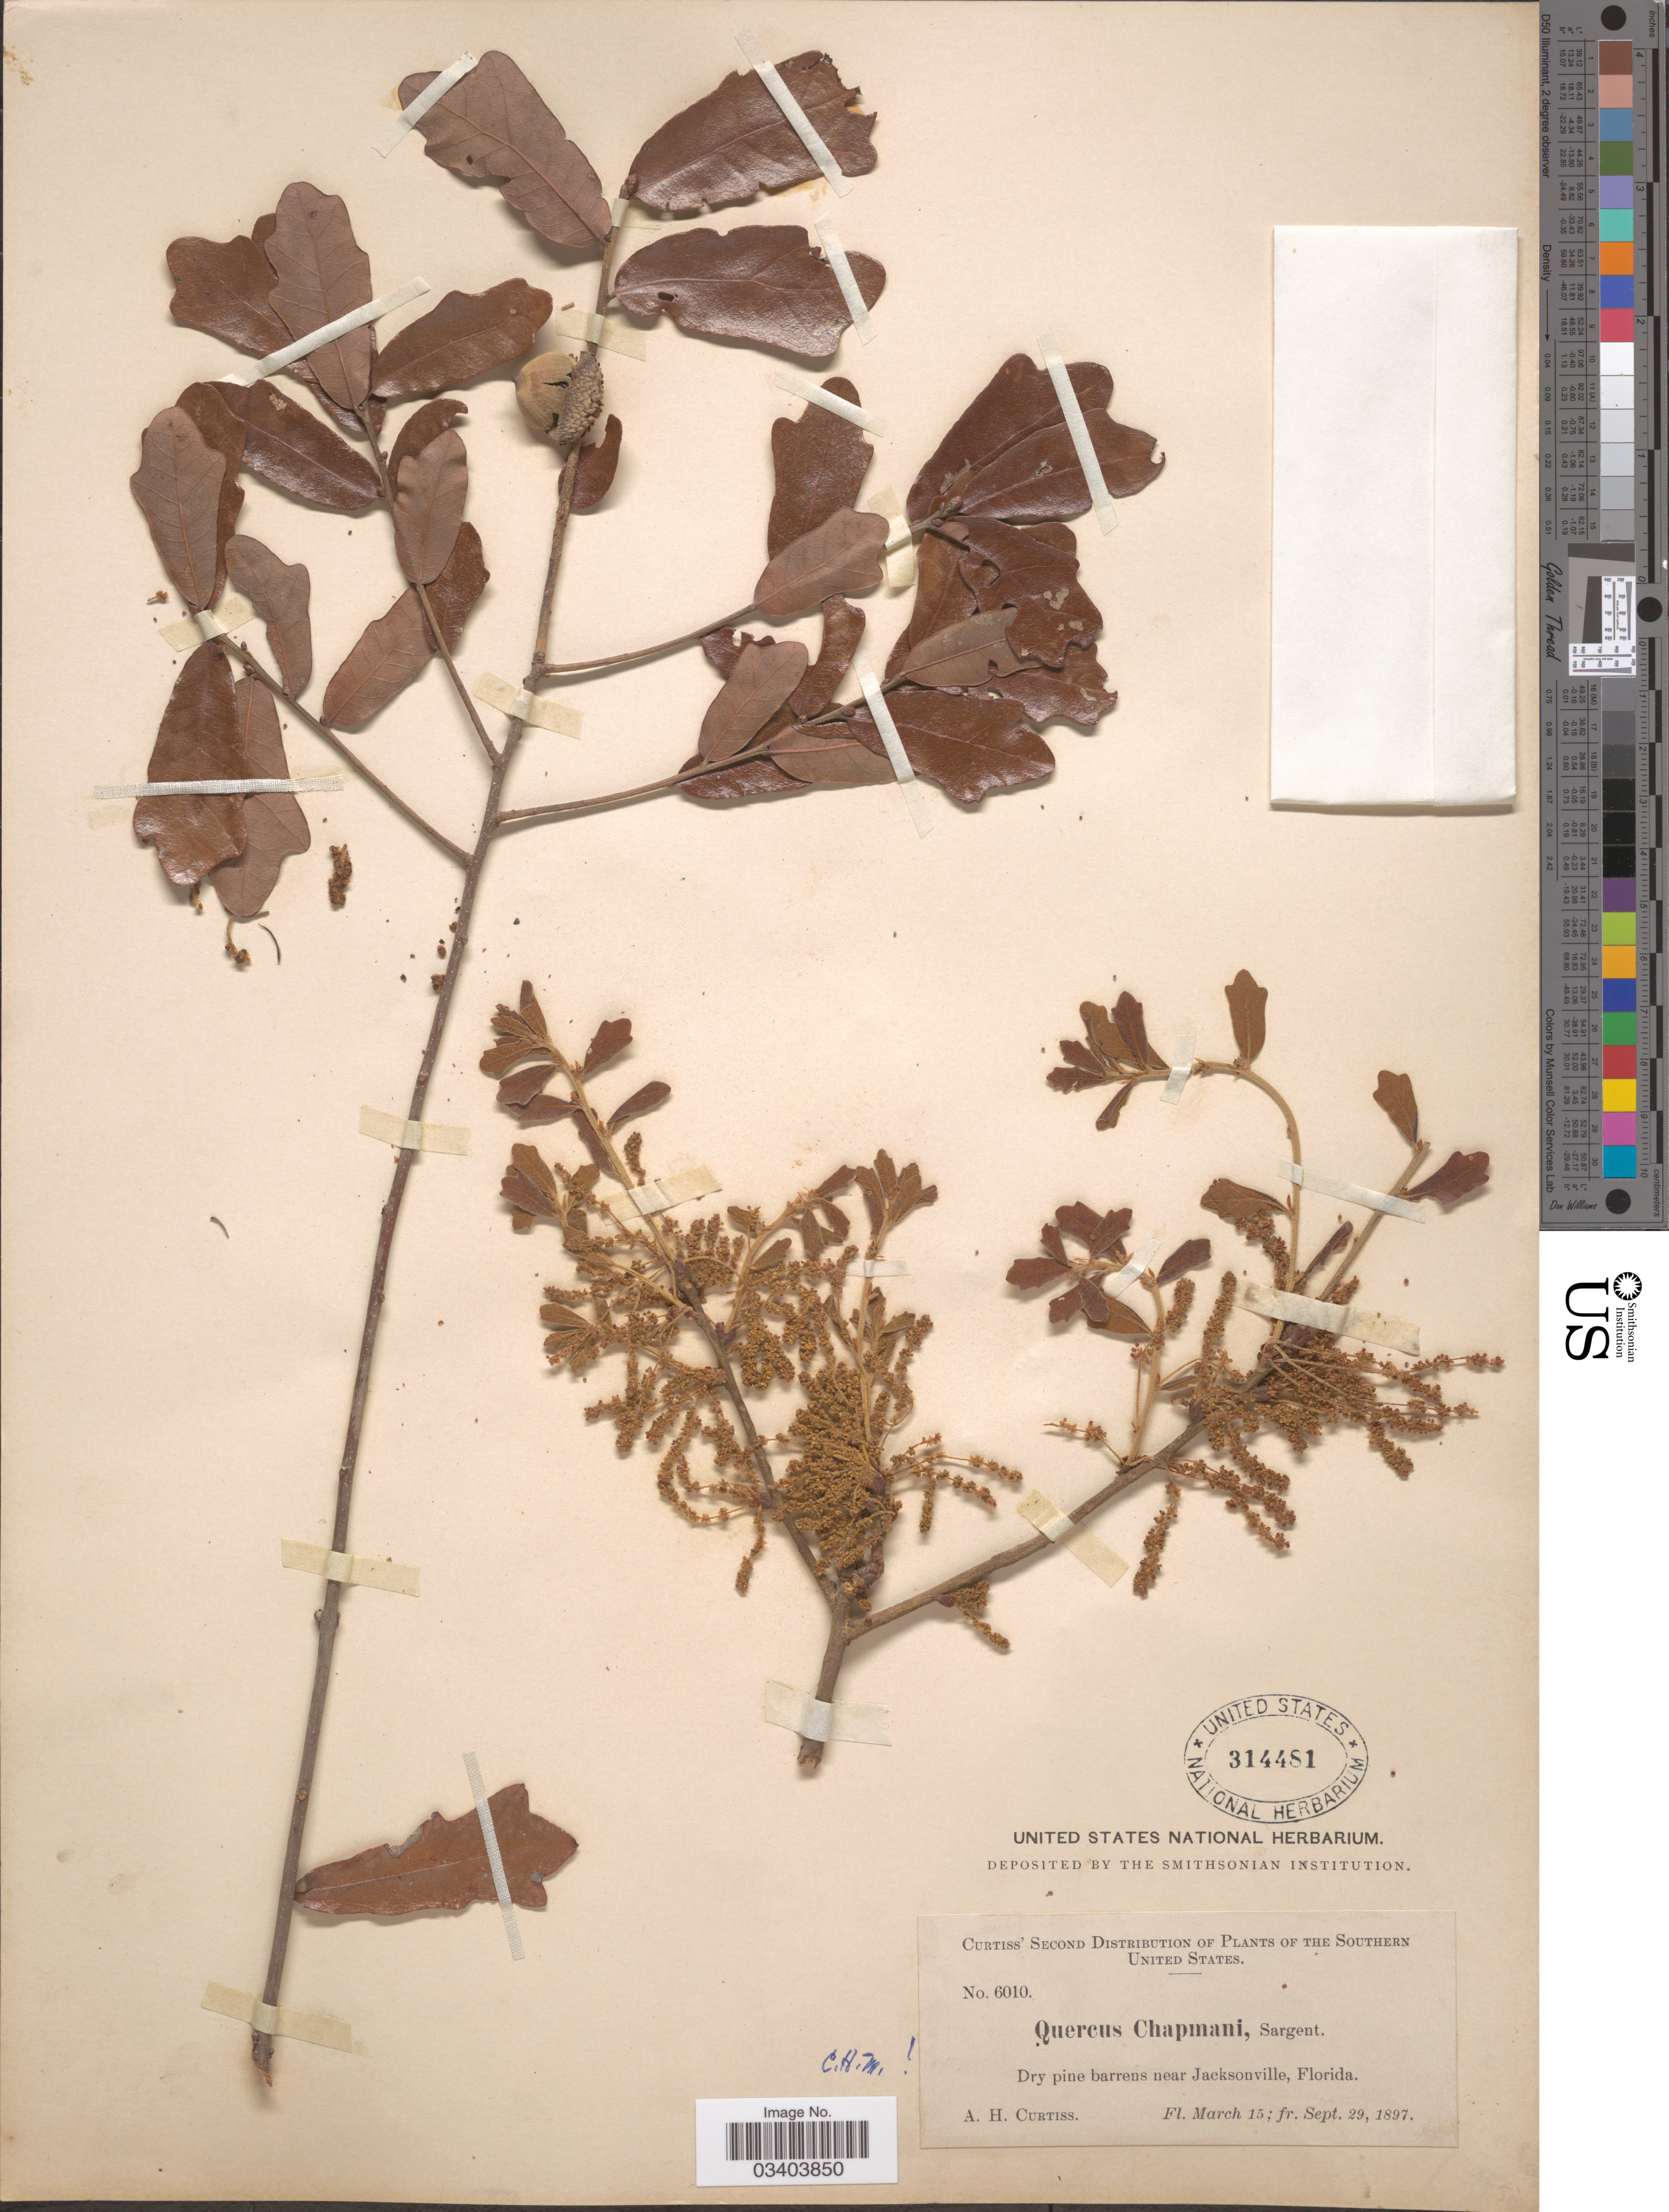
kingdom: Plantae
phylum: Tracheophyta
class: Magnoliopsida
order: Fagales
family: Fagaceae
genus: Quercus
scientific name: Quercus chapmanii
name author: Sarg.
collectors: A. H. Curtiss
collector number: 6010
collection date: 1897-03-15/1897-09-29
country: United States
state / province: Florida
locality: Southern United States. Near Jacksonville.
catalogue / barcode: US 314481